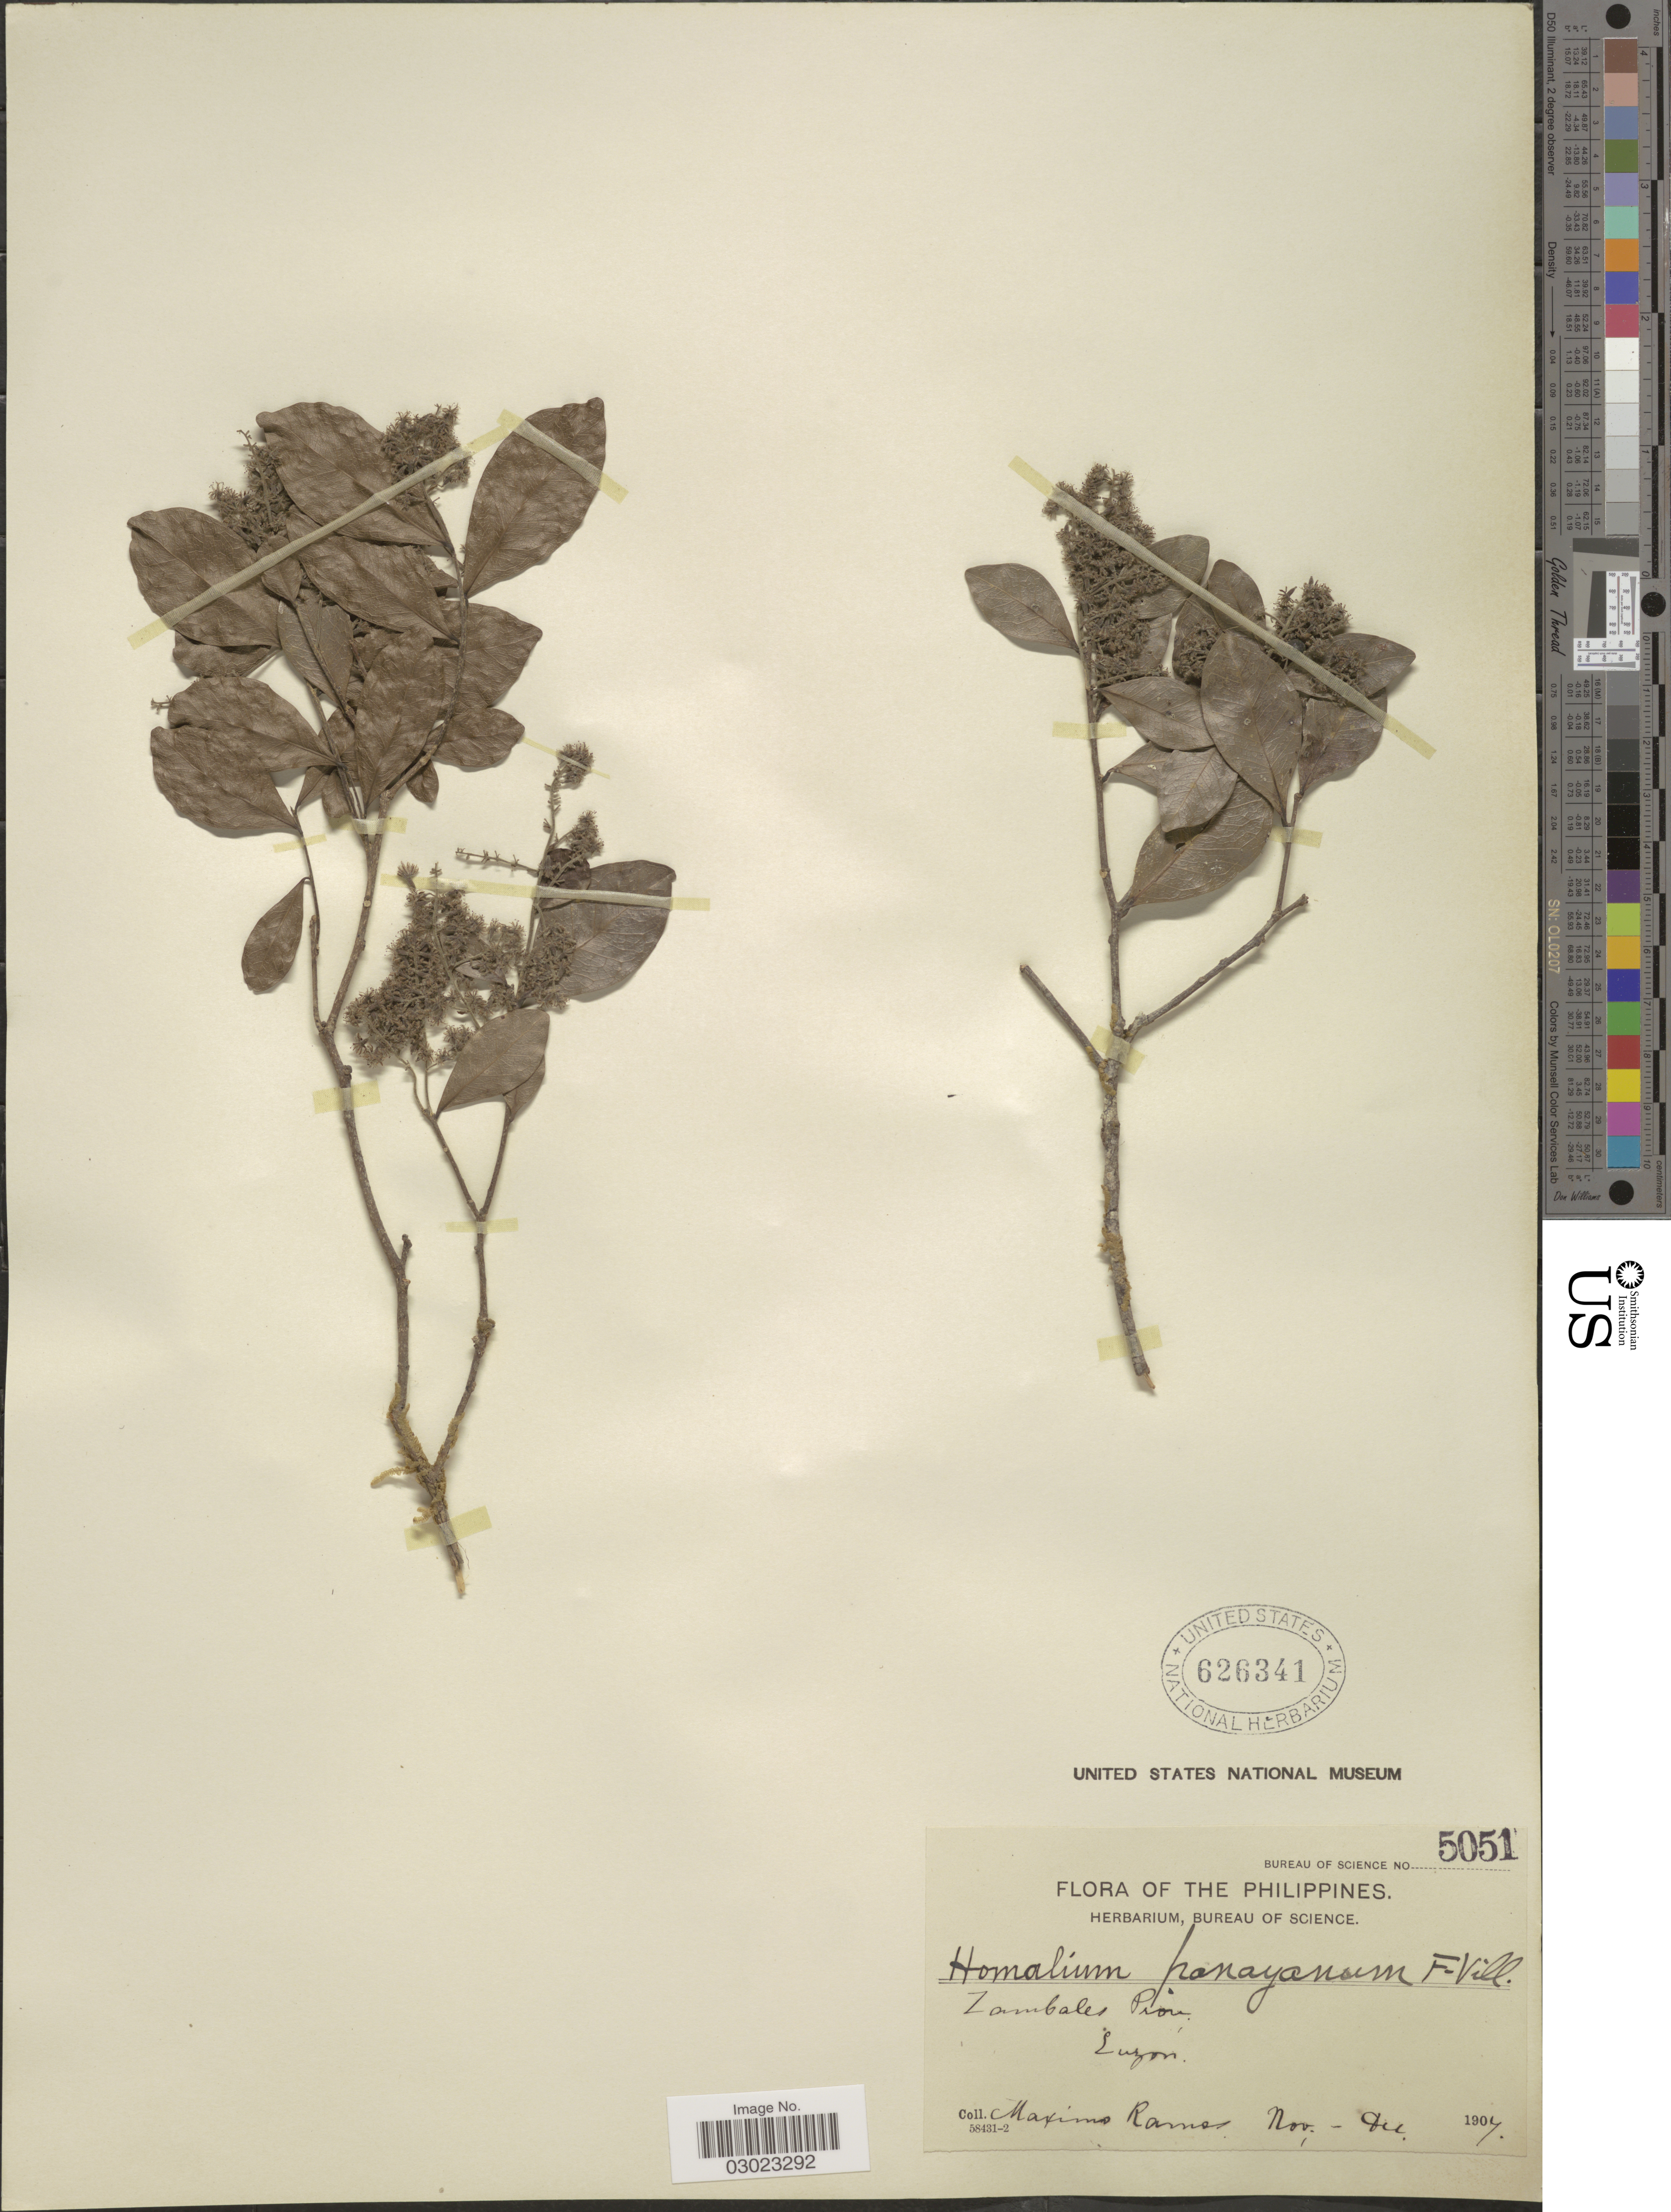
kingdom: Plantae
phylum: Tracheophyta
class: Magnoliopsida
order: Malpighiales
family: Salicaceae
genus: Homalium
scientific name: Homalium panayanum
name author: Fern.-Vill.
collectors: M. Ramos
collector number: Bureau of Science 5051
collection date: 1907-11/1907-12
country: Philippines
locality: Zambales Prov., Luzon.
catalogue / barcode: US 626341